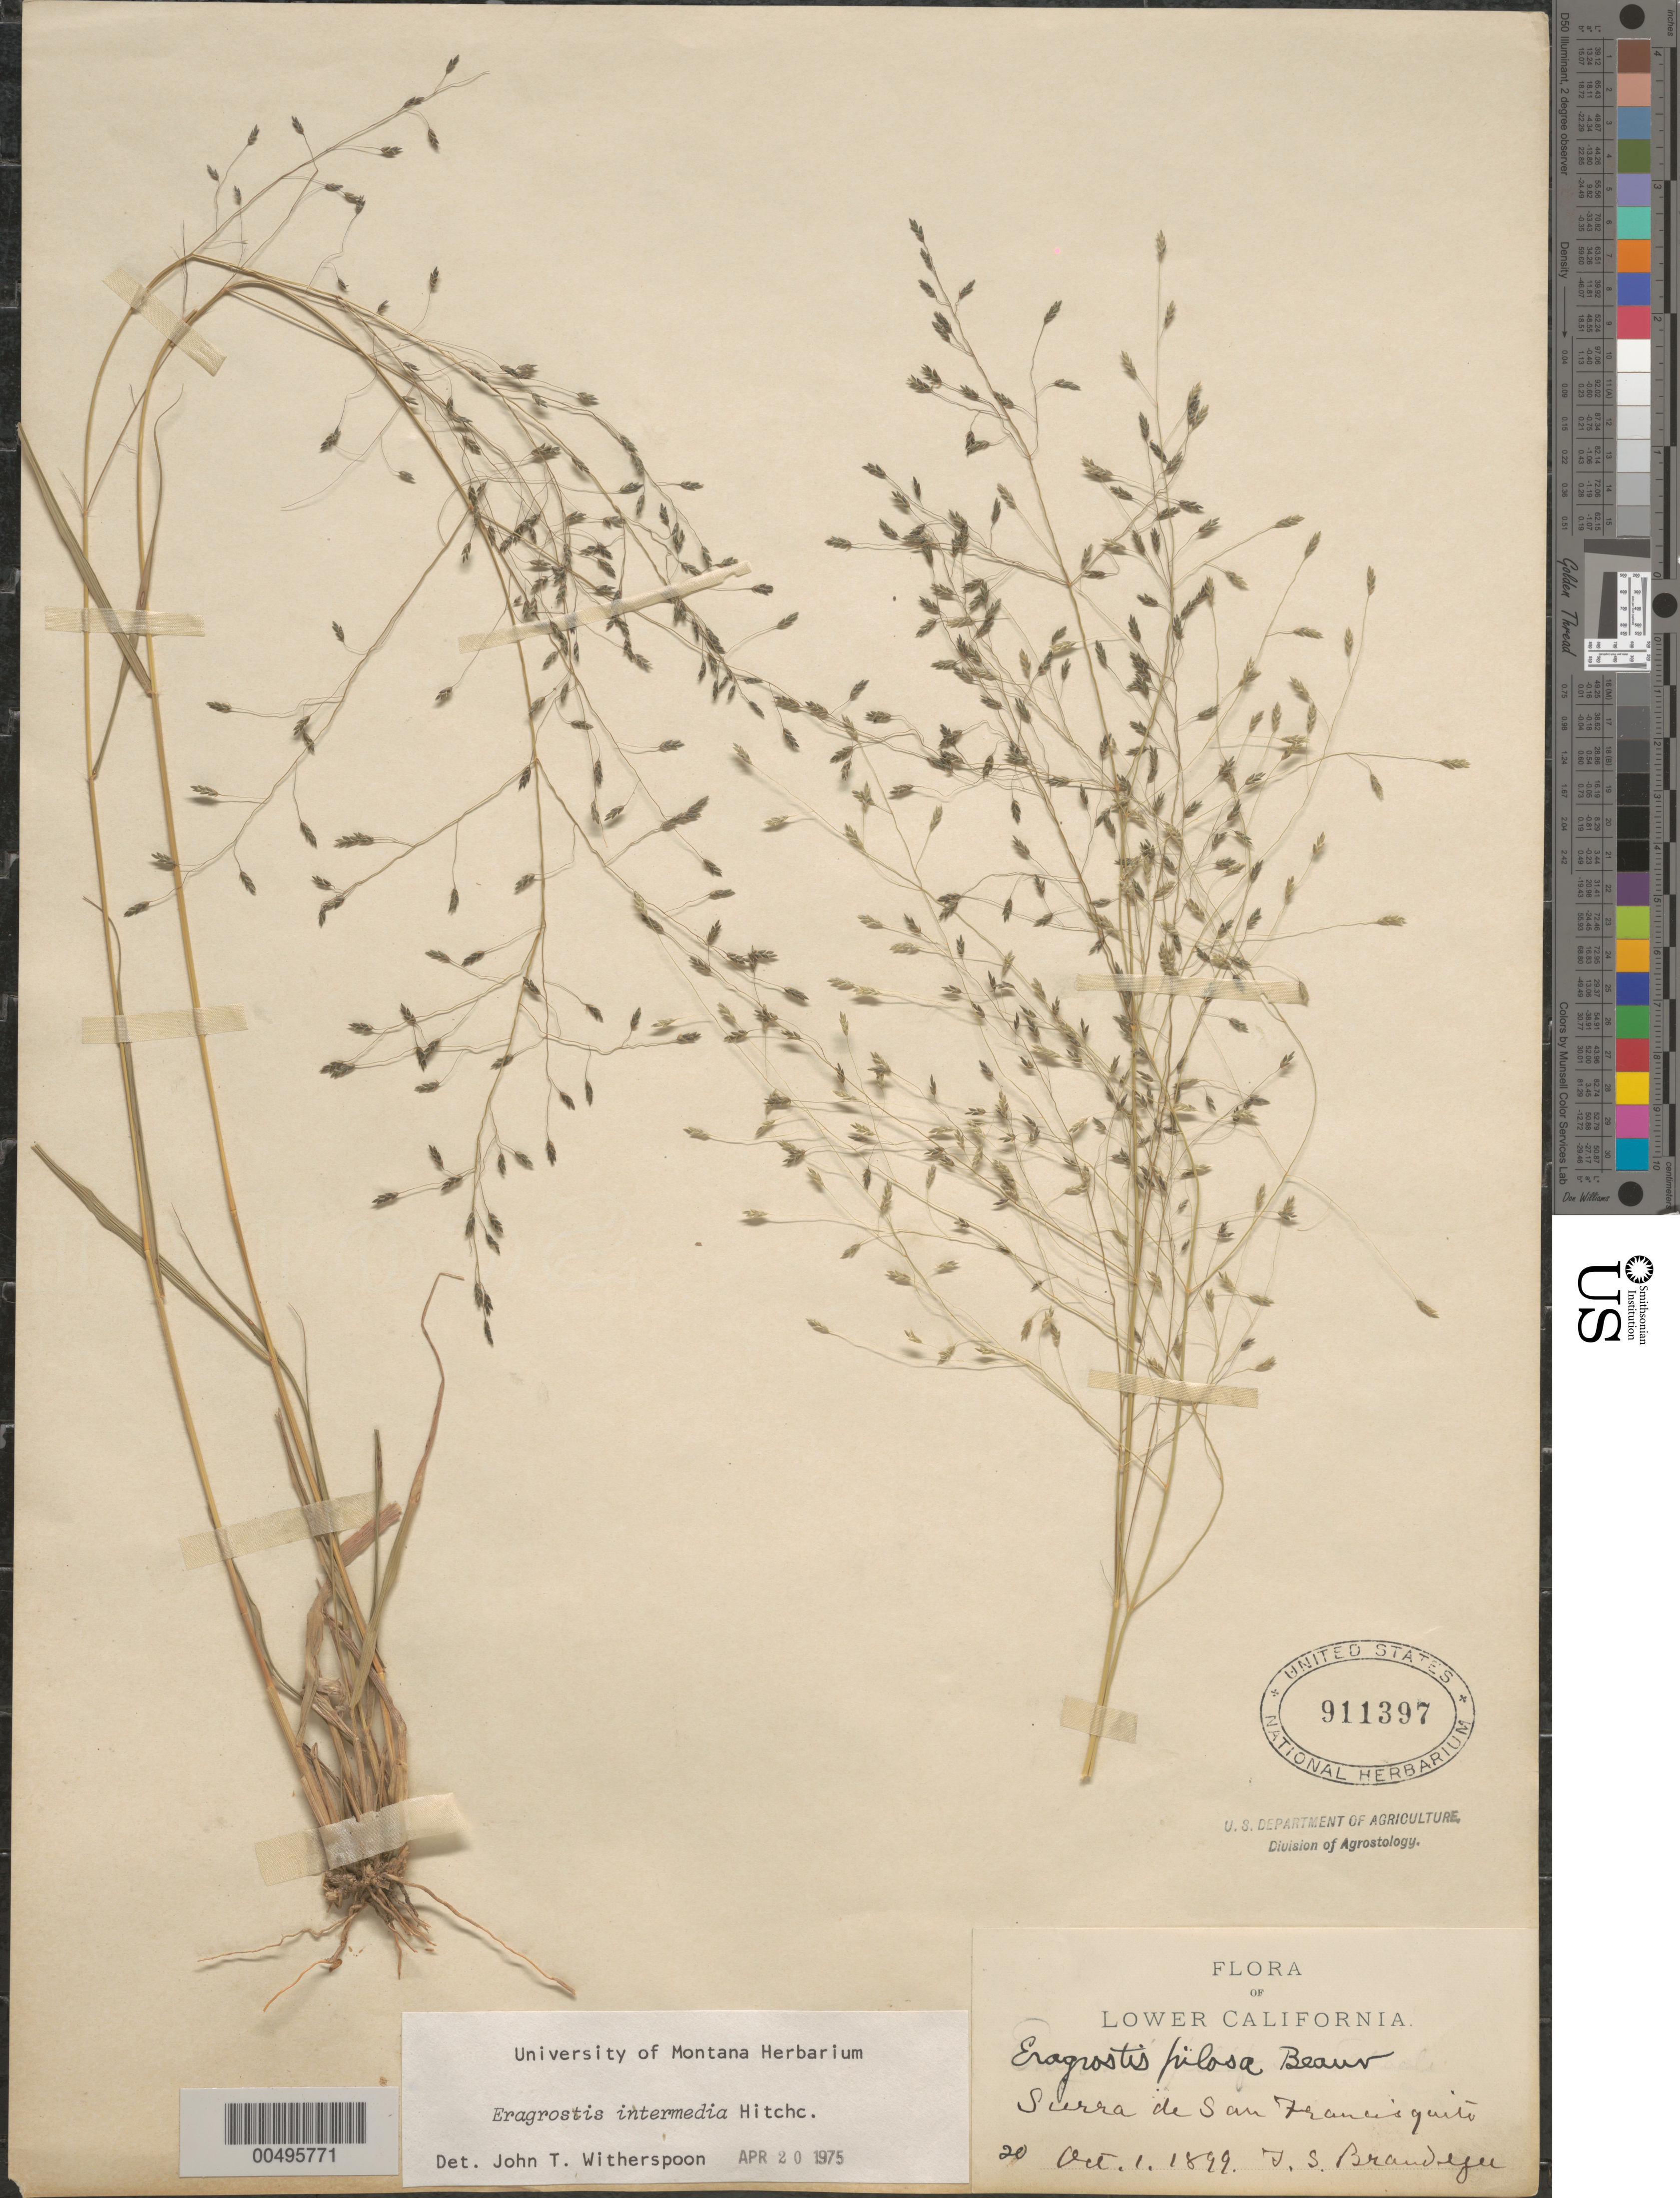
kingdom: Plantae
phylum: Tracheophyta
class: Liliopsida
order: Poales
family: Poaceae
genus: Eragrostis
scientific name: Eragrostis intermedia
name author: Hitchc.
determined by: Witherspoon, John T.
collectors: T. S. Brandegee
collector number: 20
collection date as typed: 1 Oct 1899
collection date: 1899-10-01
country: Mexico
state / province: Baja California Norte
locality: Sierra de San Francisquito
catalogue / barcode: US 911397